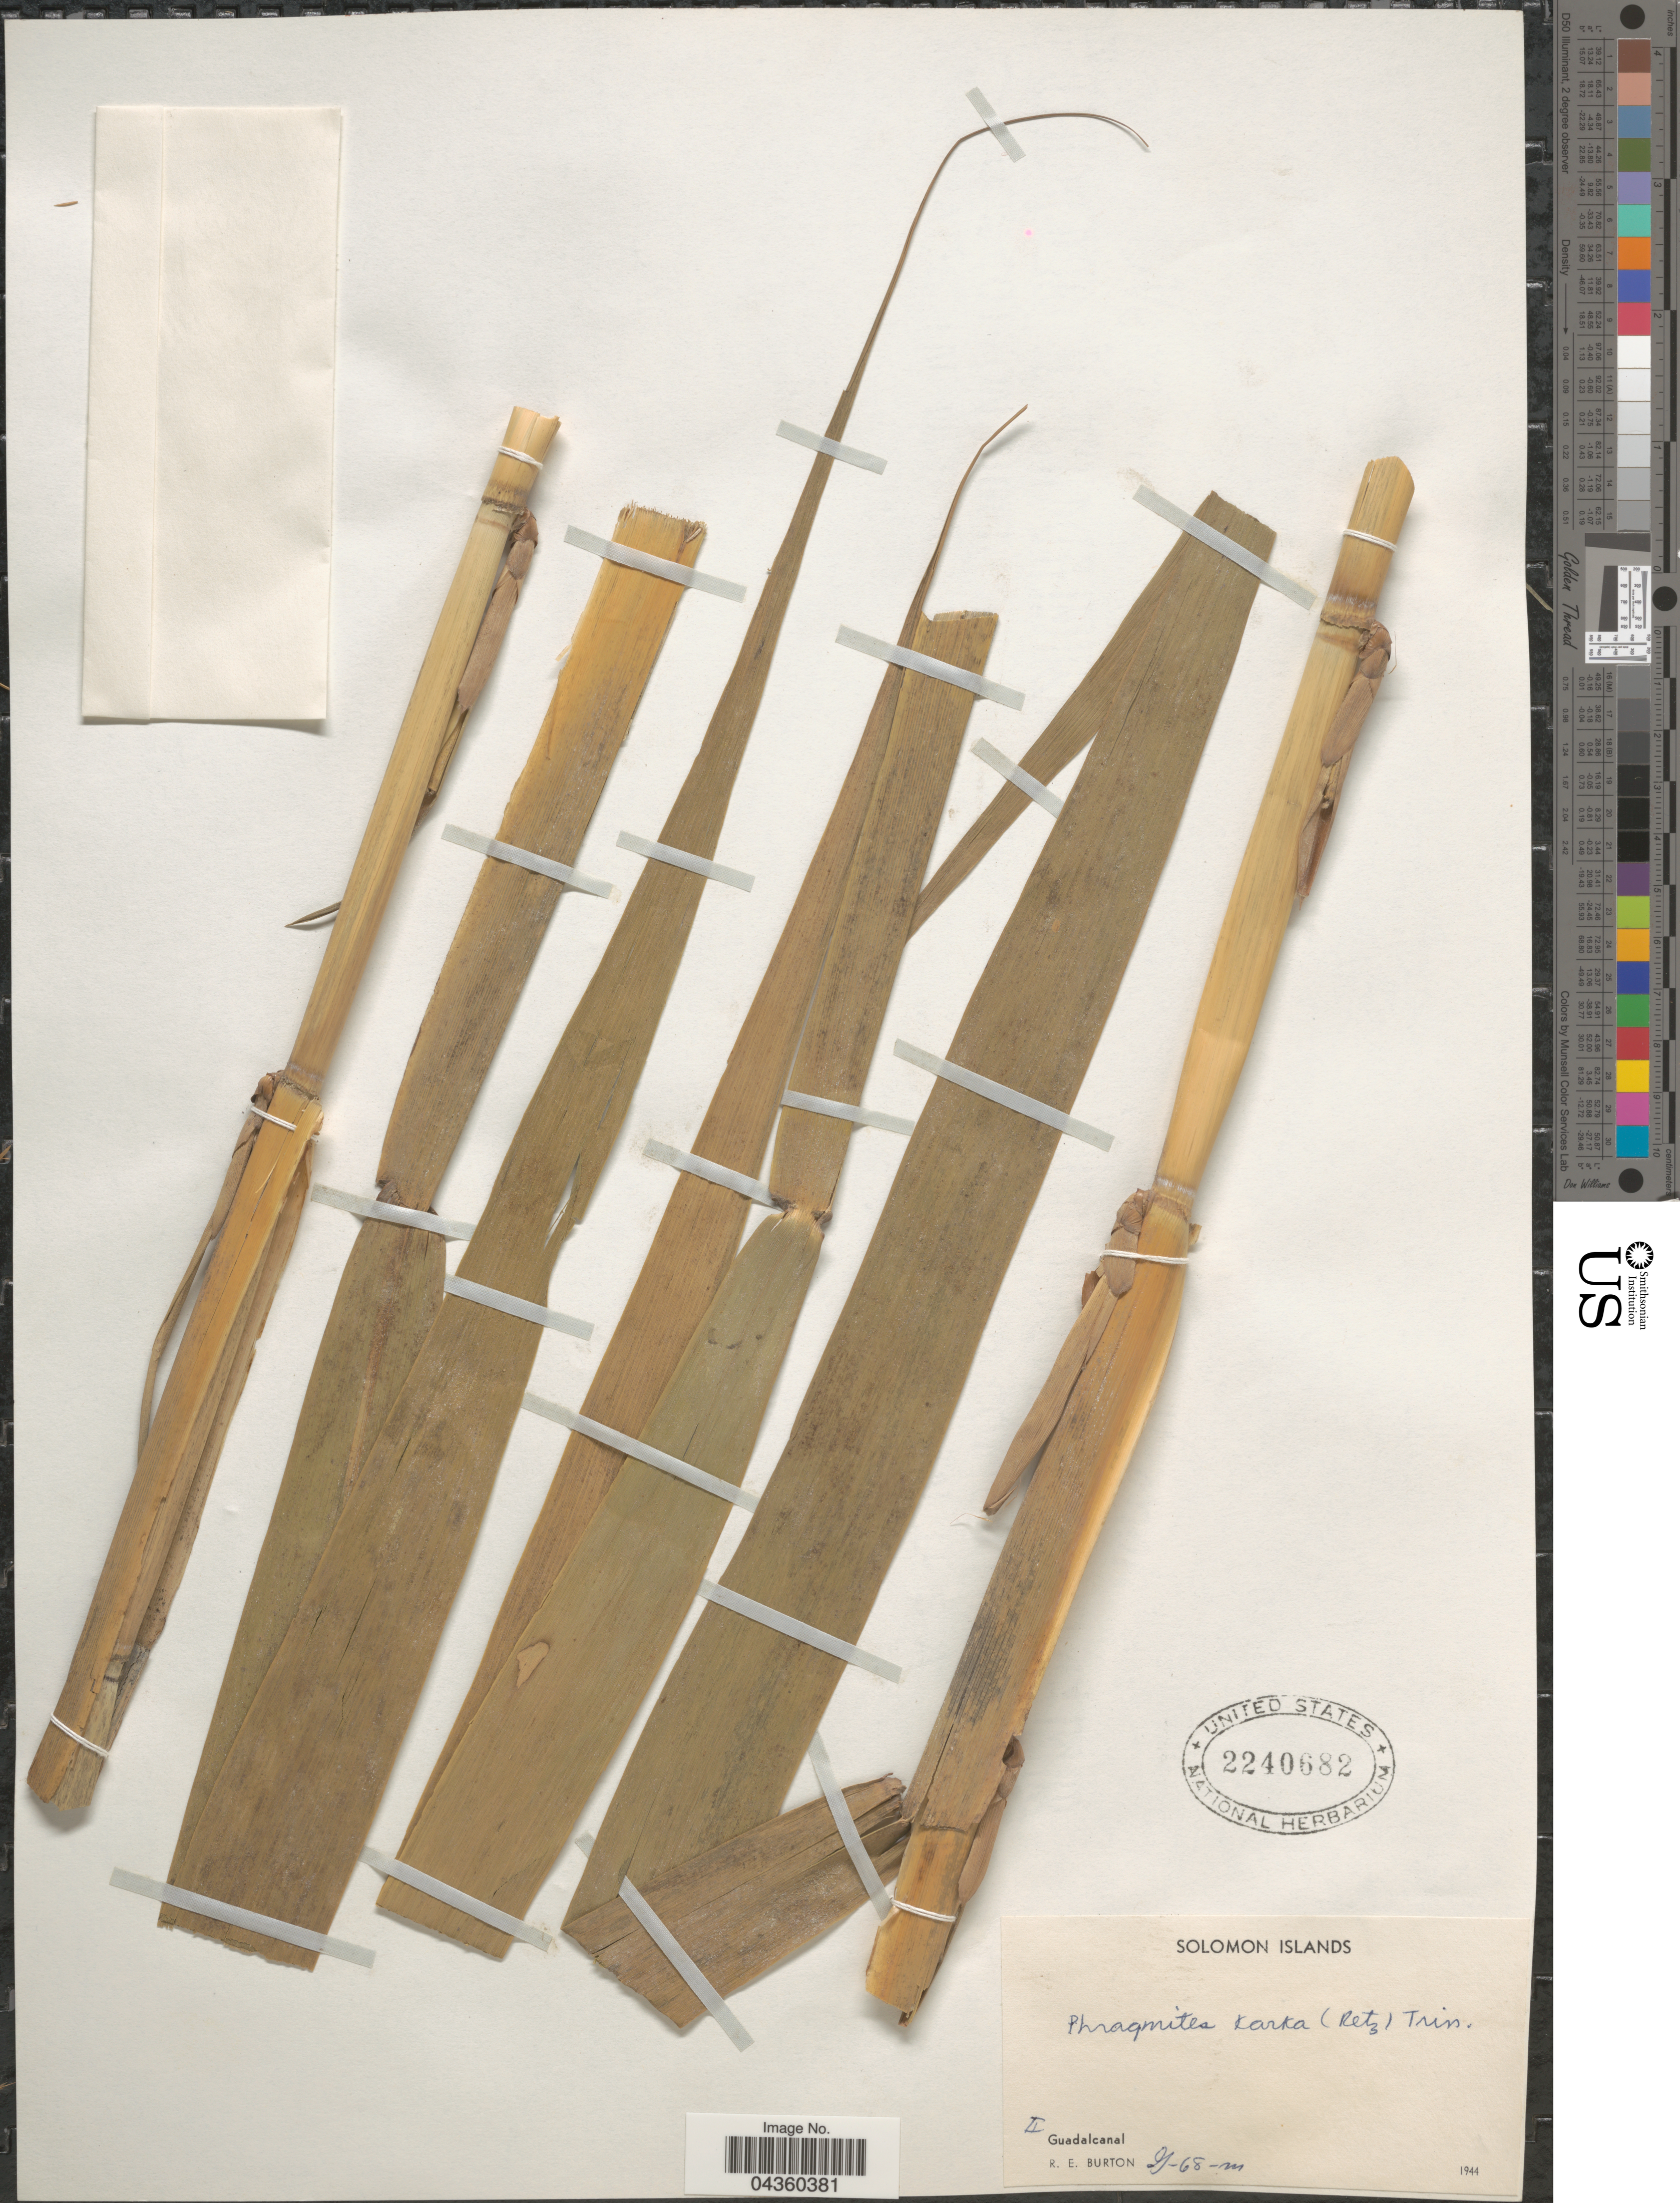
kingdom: Plantae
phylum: Tracheophyta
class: Liliopsida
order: Poales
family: Poaceae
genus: Phragmites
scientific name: Phragmites karka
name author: (Retz.) Trin. ex Steud.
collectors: R. Burton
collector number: G-68-m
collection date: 1944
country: Solomon Islands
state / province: Solomon Islands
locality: Guadalcanal.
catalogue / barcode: US 2240682